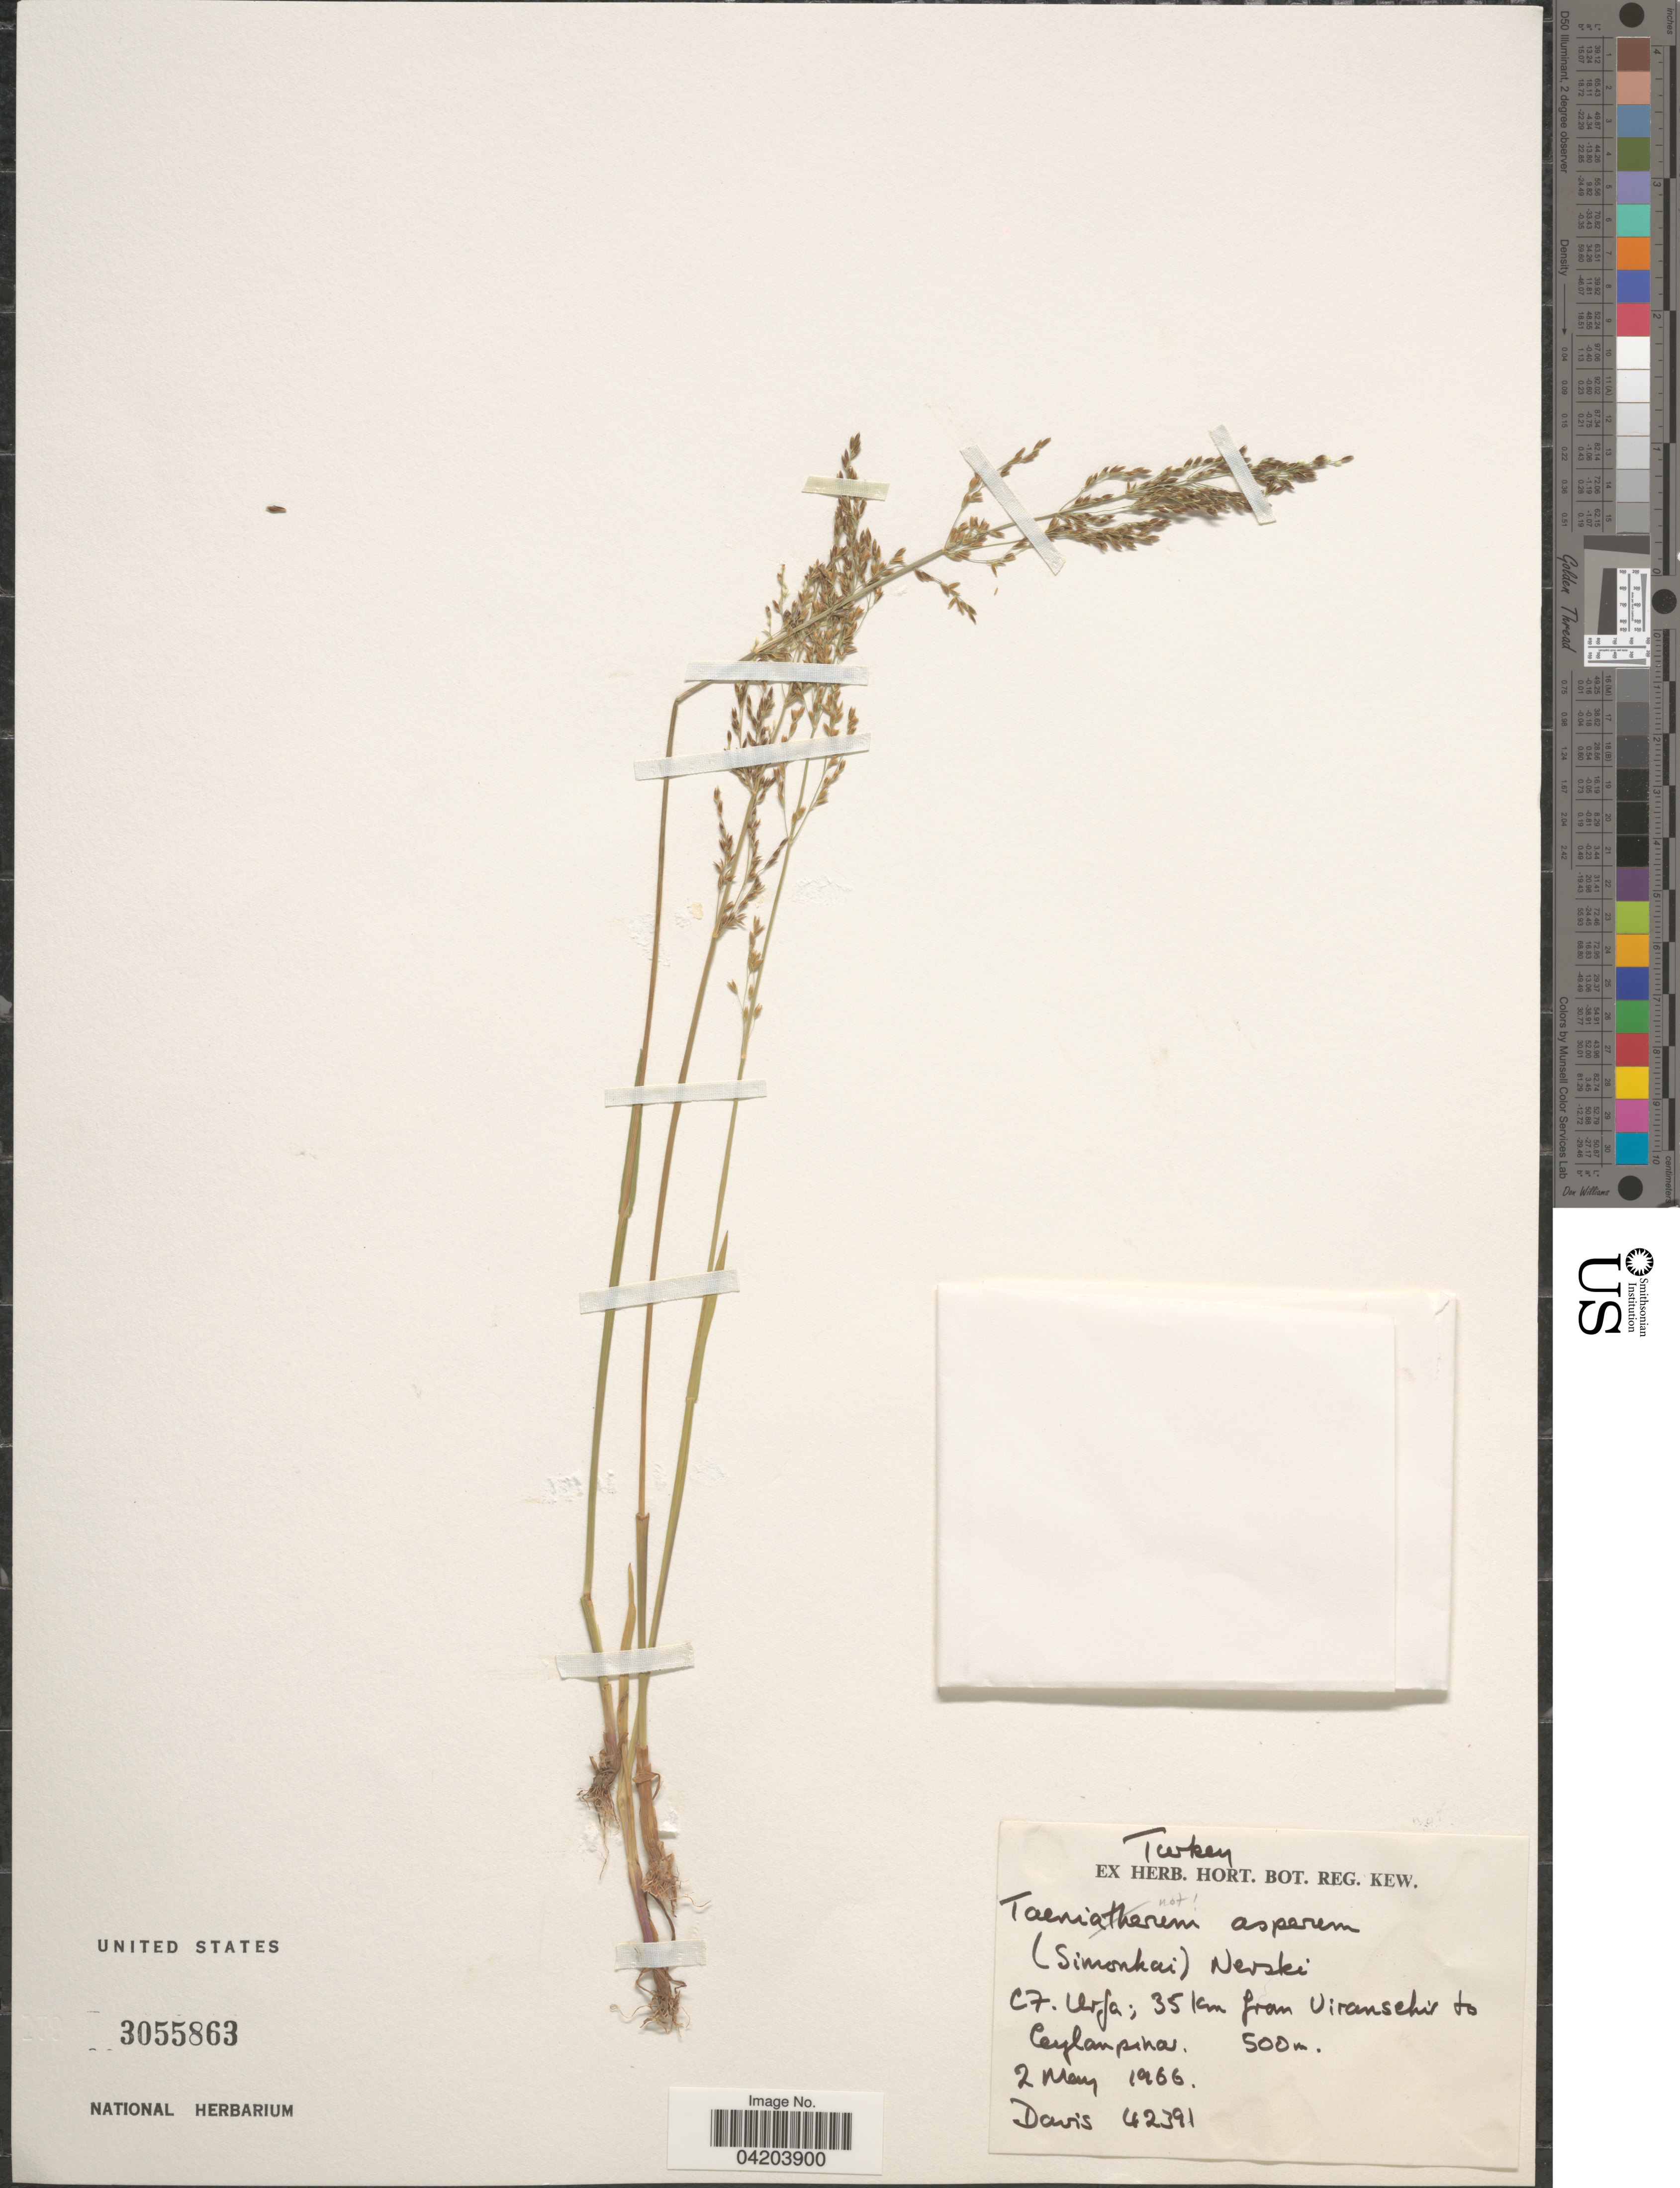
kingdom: Plantae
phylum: Tracheophyta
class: Liliopsida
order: Poales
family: Poaceae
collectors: -. Davis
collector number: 42391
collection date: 1966-05-02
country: Turkey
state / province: Sanliurfa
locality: C7. Urfa; 35 km from Viransehir to Ceylanpinar.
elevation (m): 500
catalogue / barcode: US 3055863